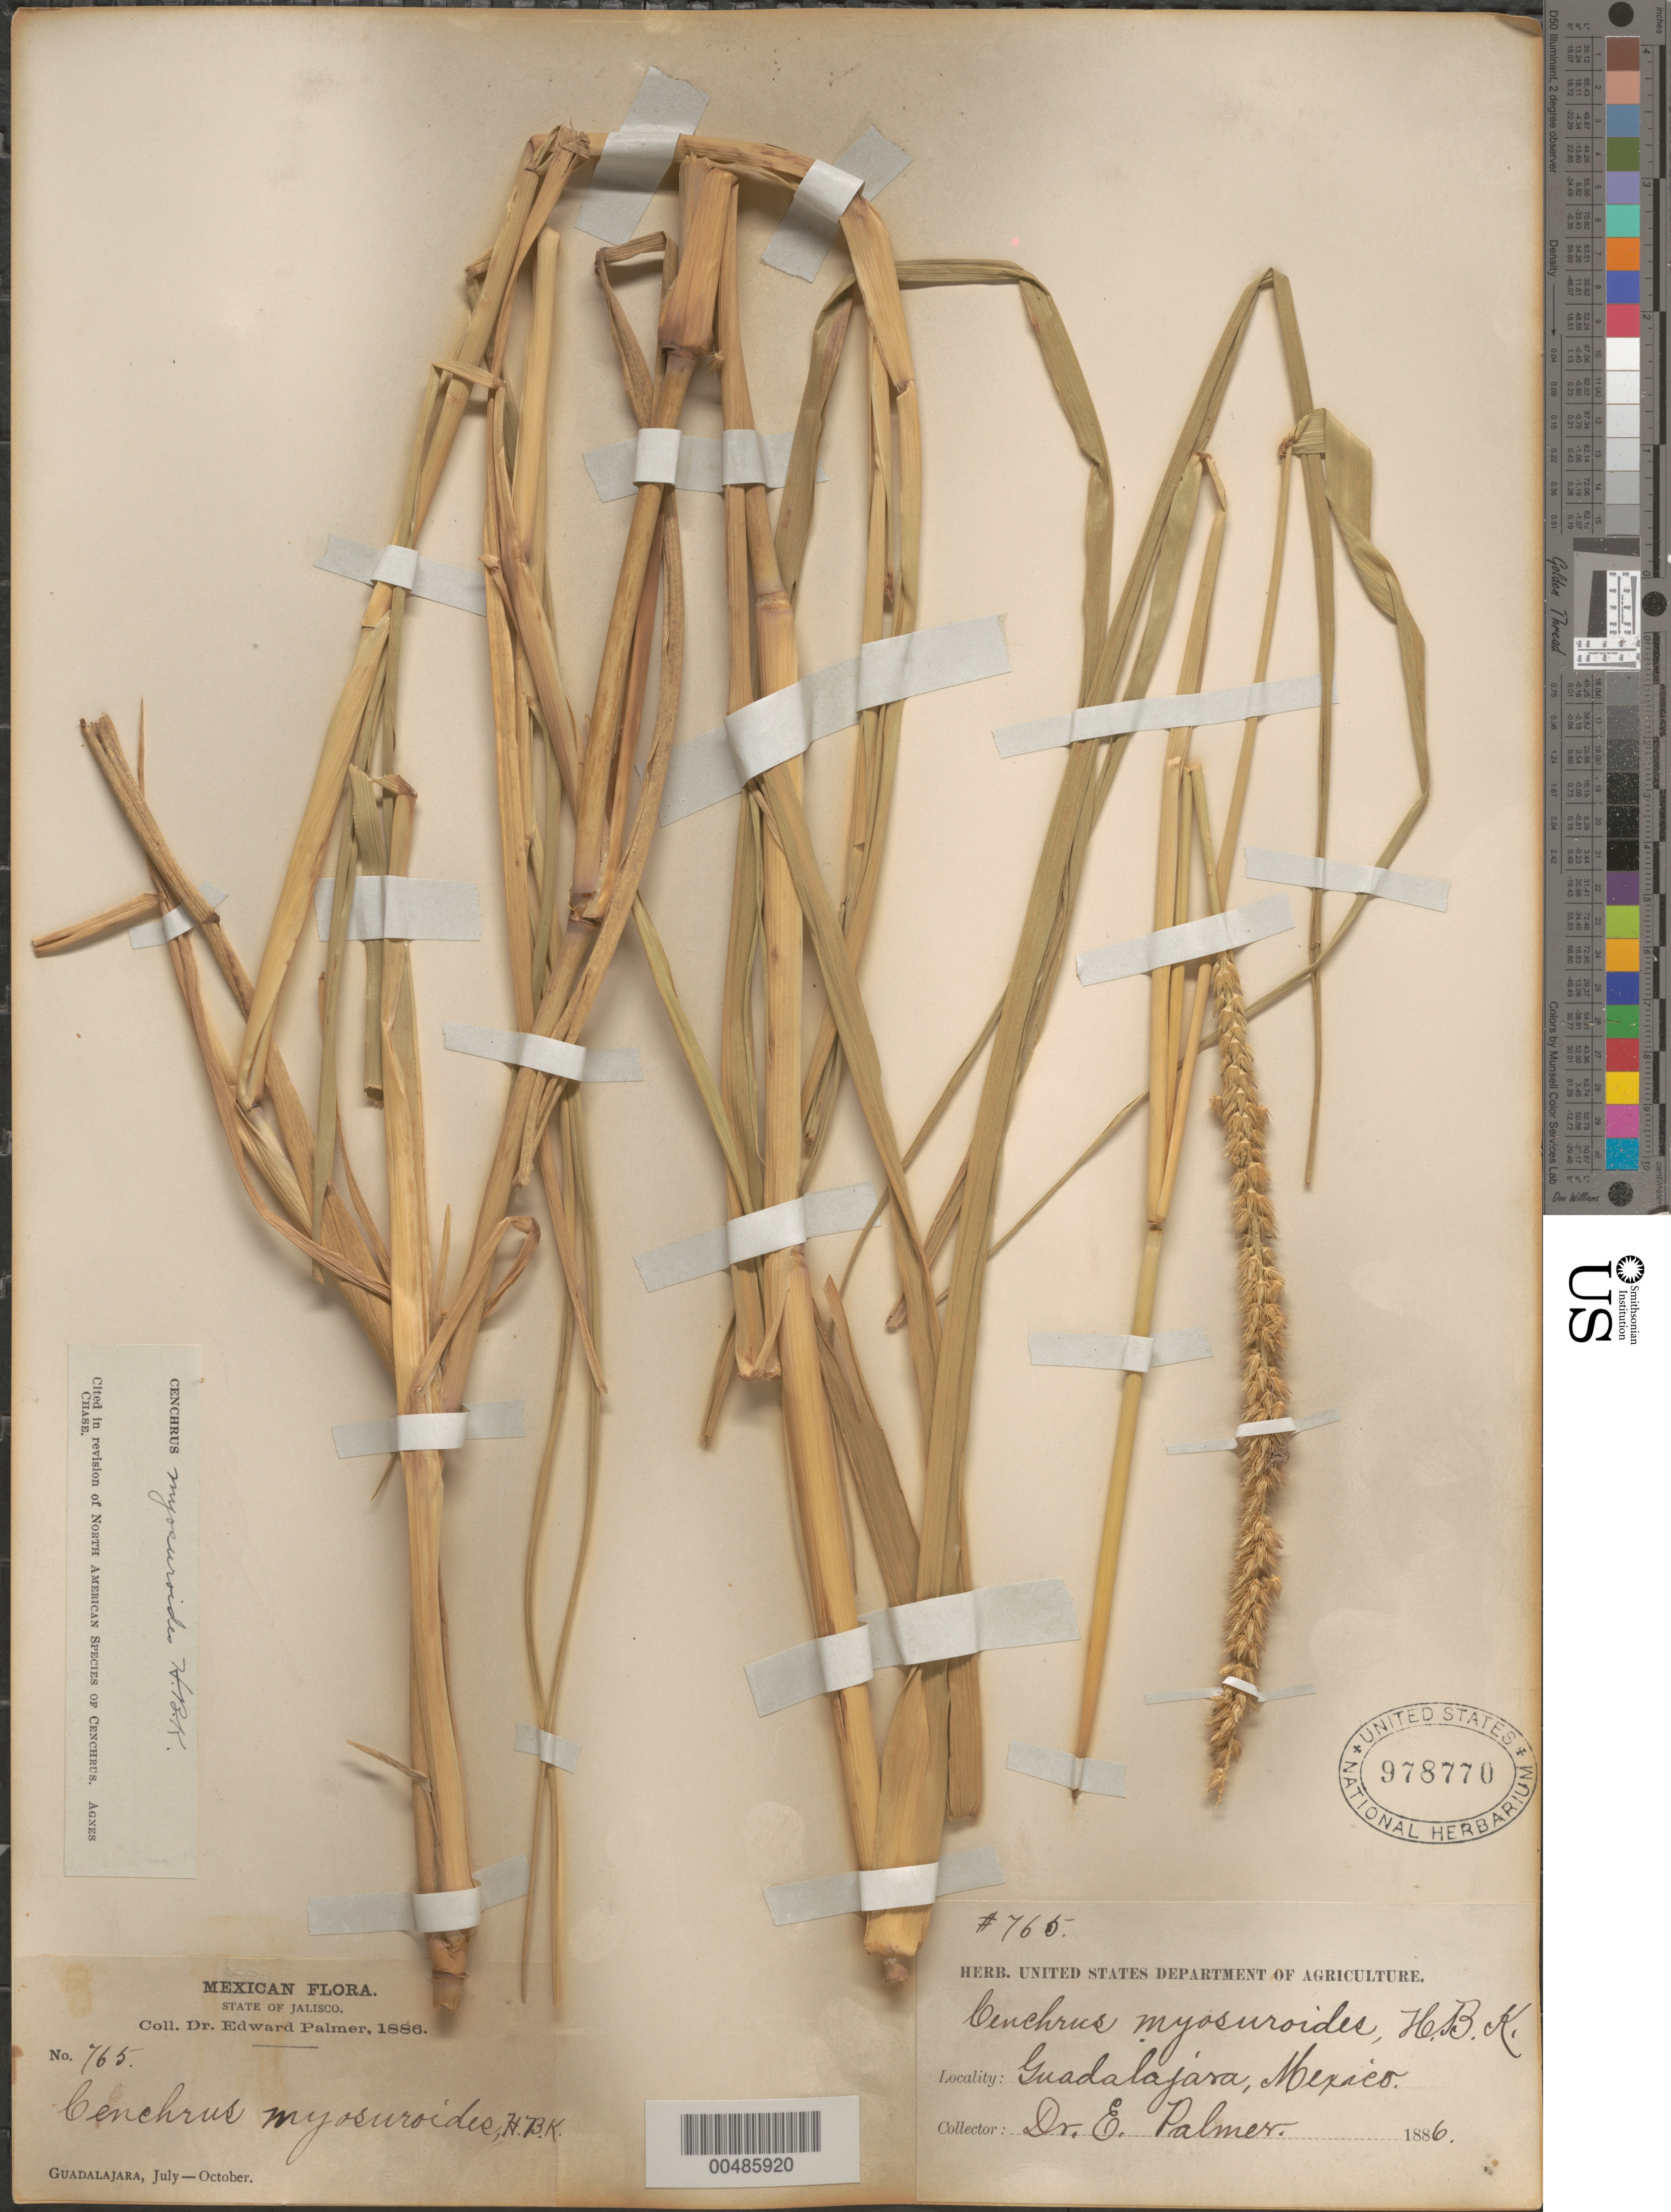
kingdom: Plantae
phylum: Tracheophyta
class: Liliopsida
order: Poales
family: Poaceae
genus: Cenchrus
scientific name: Cenchrus myosuroides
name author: Kunth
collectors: E. Palmer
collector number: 765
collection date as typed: Jul 1886 to Oct 1886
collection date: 1886-07/1886-10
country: Mexico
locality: Guadalajara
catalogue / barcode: US 978770